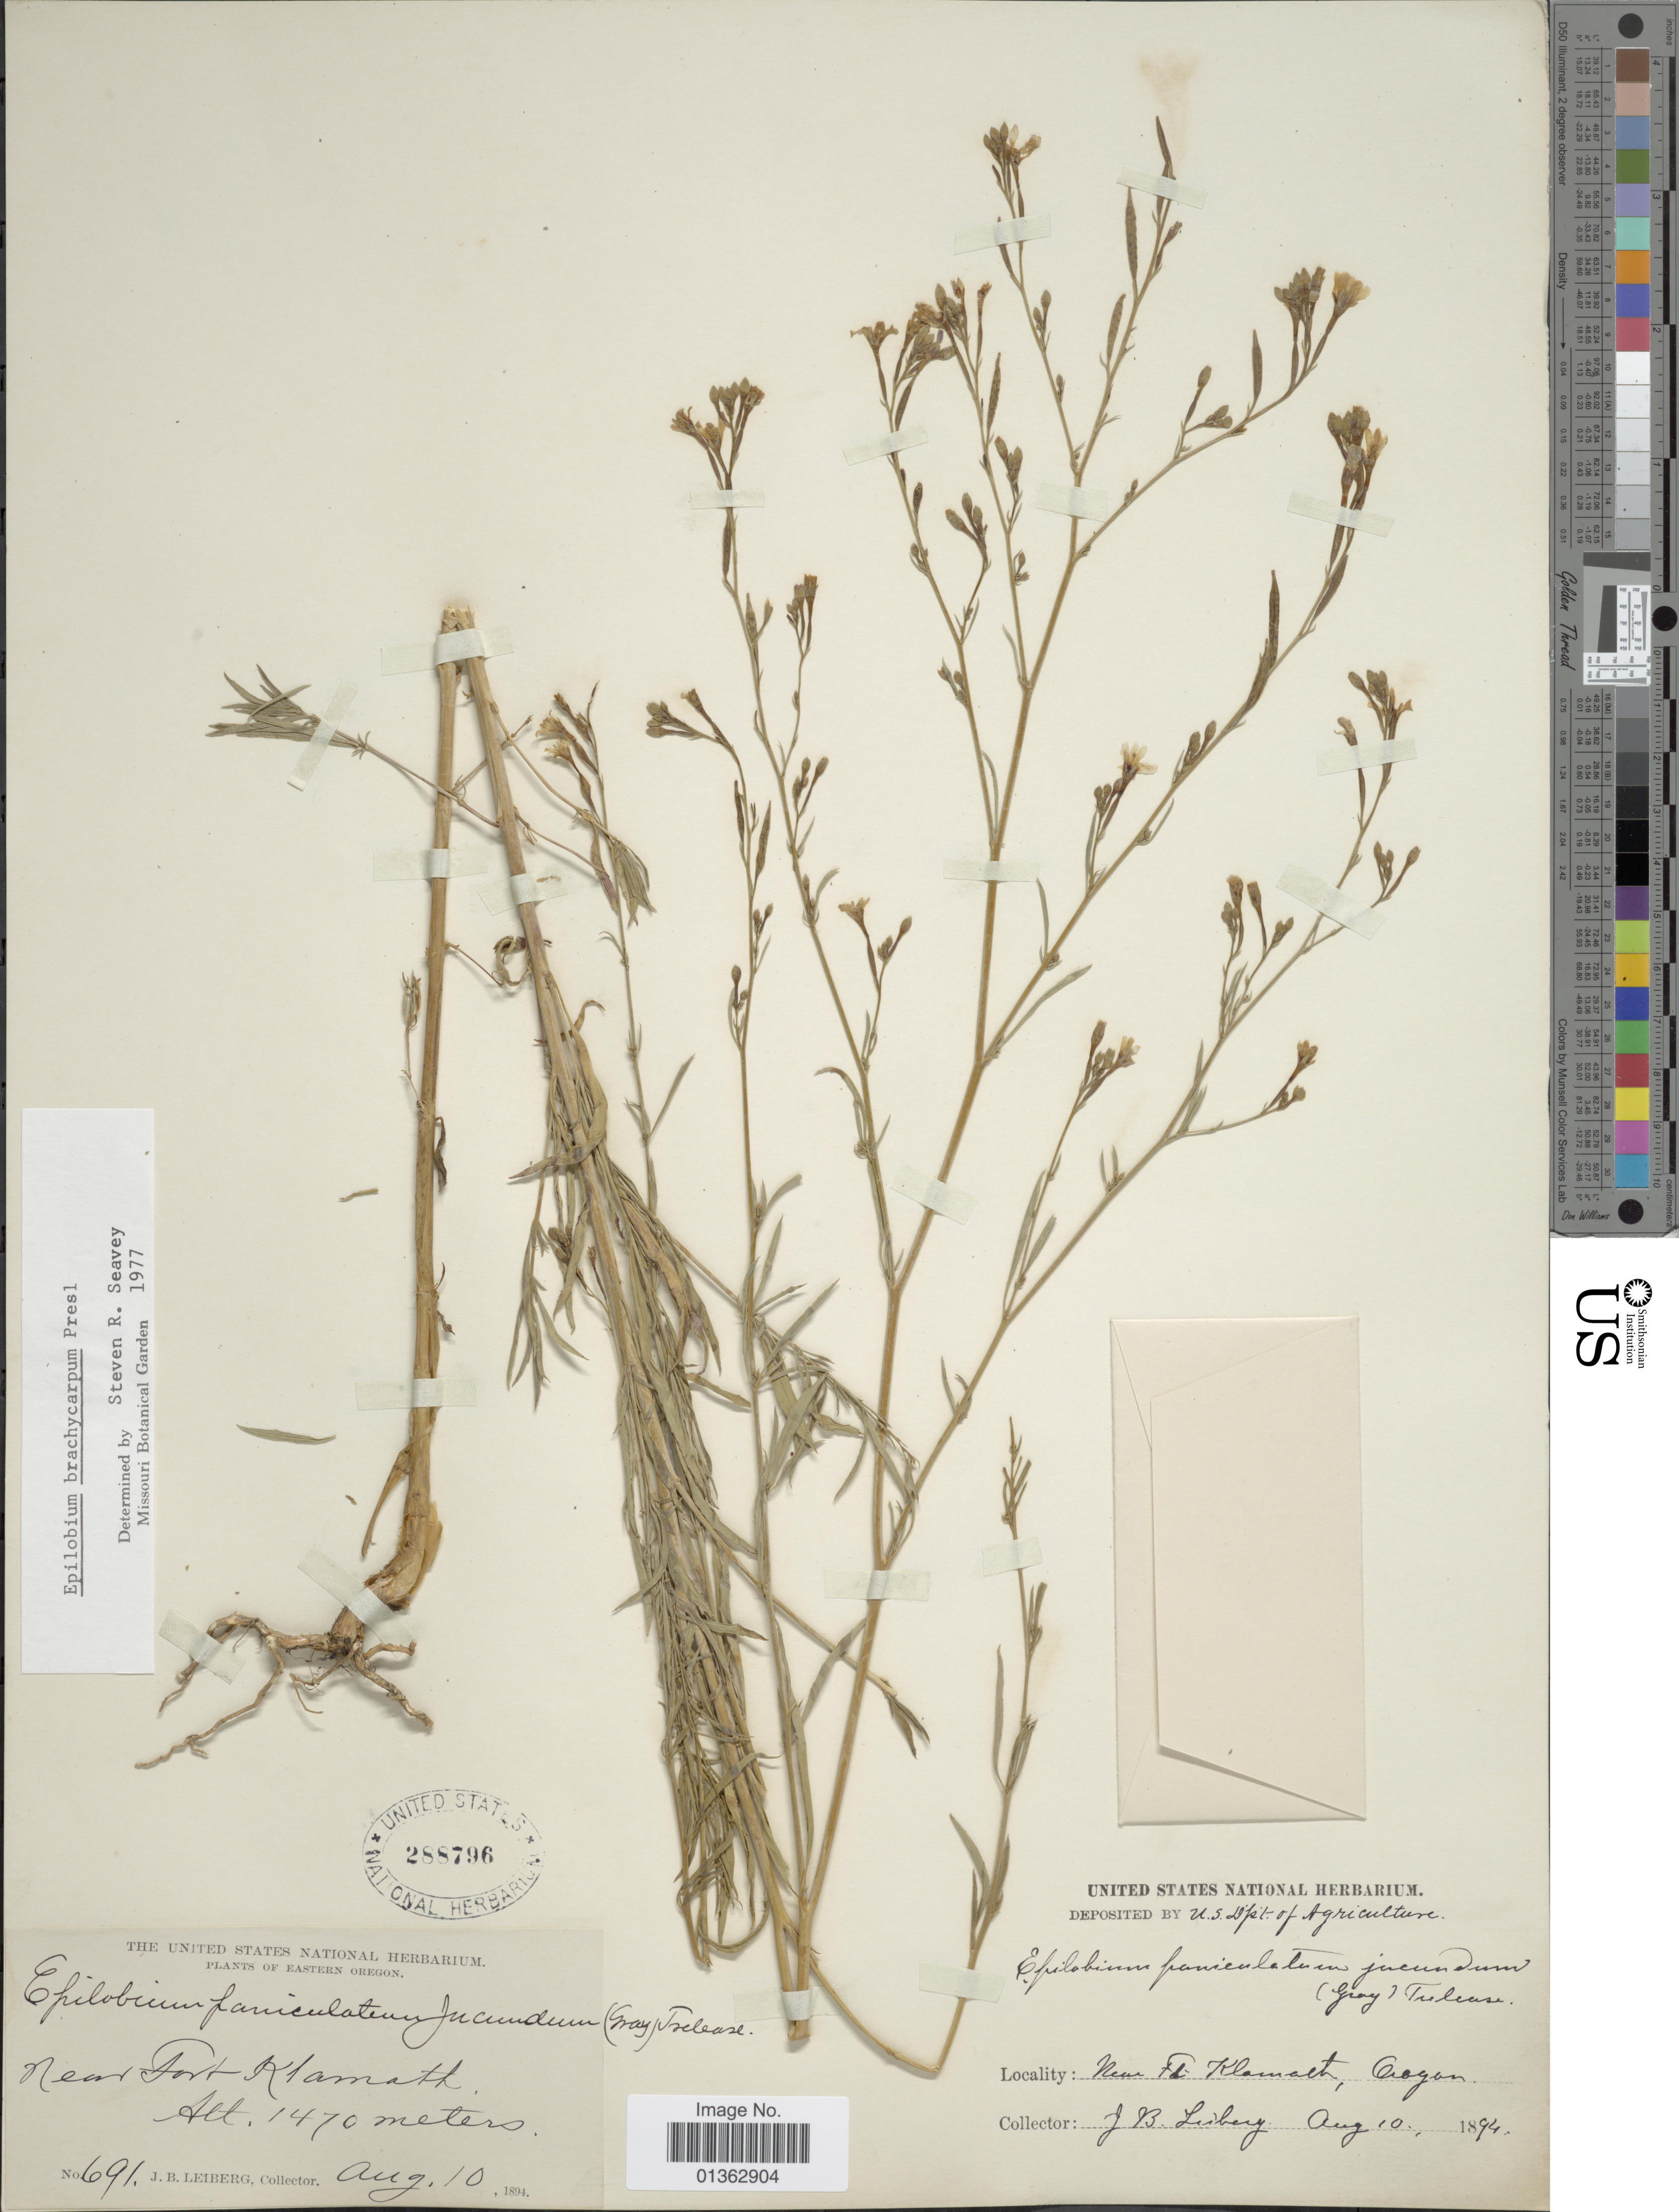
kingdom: Plantae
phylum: Tracheophyta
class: Magnoliopsida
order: Myrtales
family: Onagraceae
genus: Epilobium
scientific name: Epilobium brachycarpum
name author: C. Presl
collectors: J. B. Leiberg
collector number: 691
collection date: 1894-08-10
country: United States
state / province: Oregon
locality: Eastern Oregon. Near Fort Klamath.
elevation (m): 1470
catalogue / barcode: US 288796